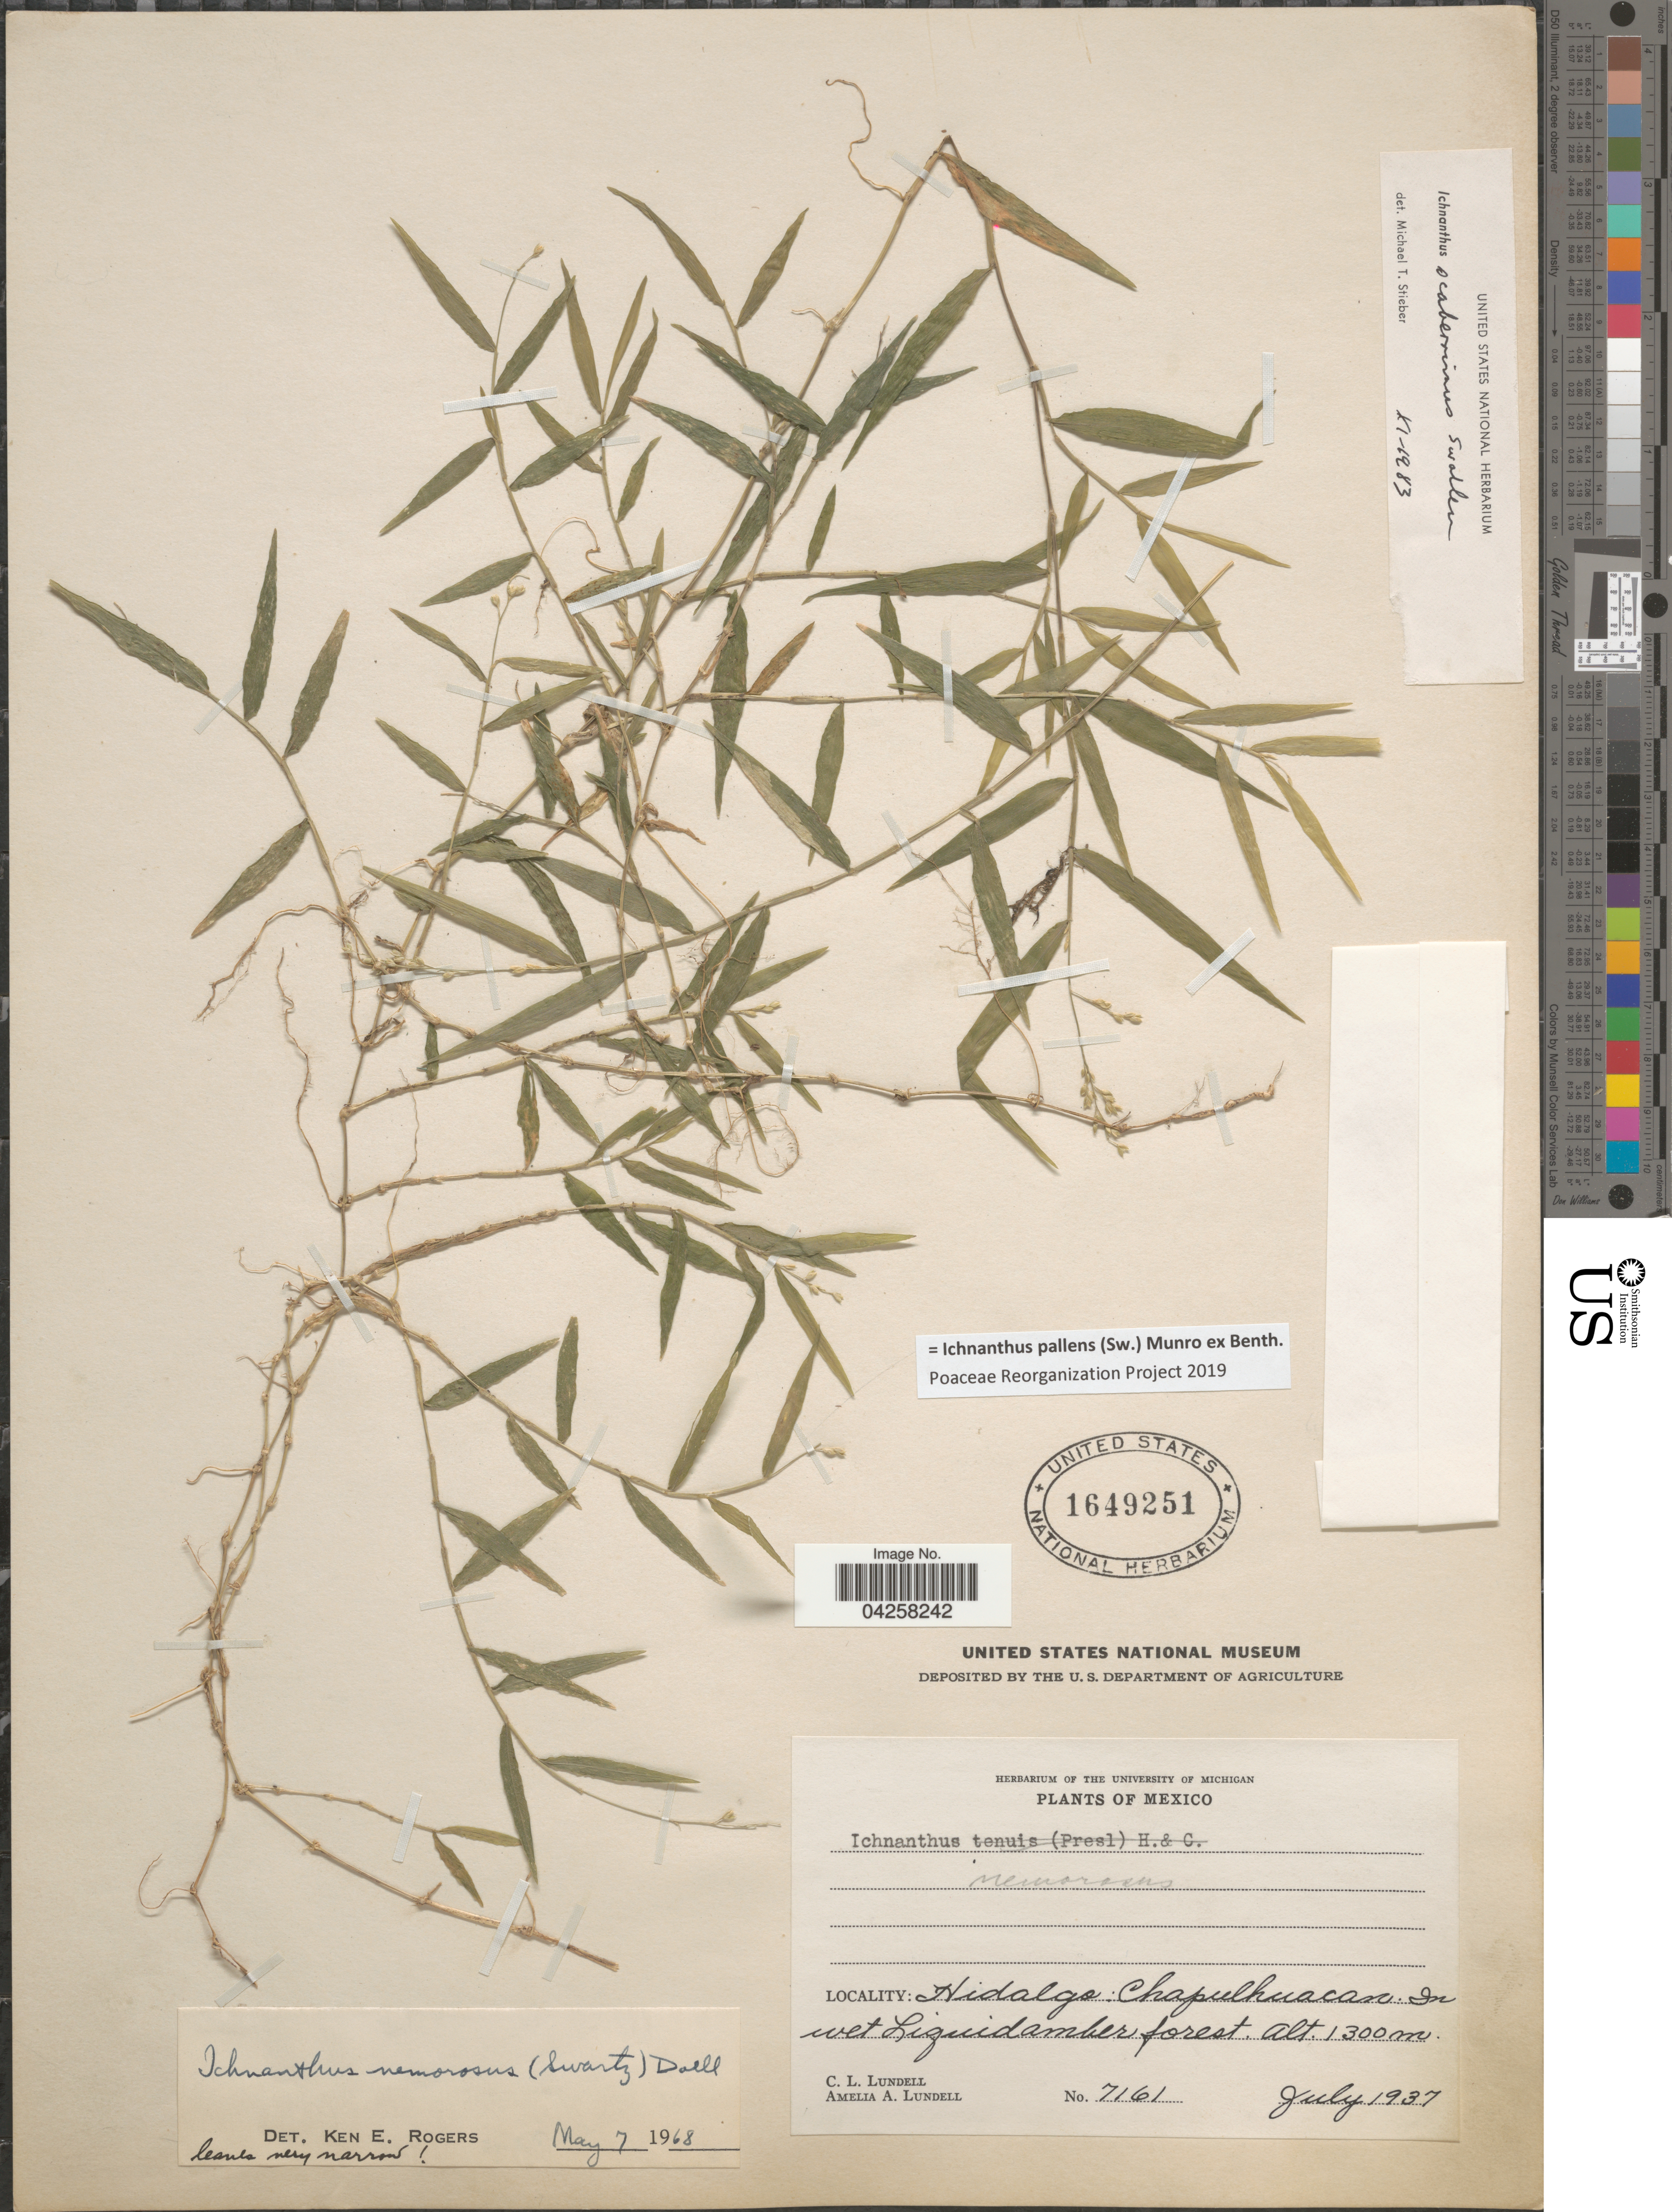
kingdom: Plantae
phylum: Tracheophyta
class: Liliopsida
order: Poales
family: Poaceae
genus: Ichnanthus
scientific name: Ichnanthus pallens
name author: (Sw.) Munro ex Benth.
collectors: C. L. Lundell & A. A. Lundell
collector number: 7161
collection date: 1937-07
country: Mexico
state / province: Hidalgo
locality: Chapulhuacan.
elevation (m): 1300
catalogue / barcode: US 1649251